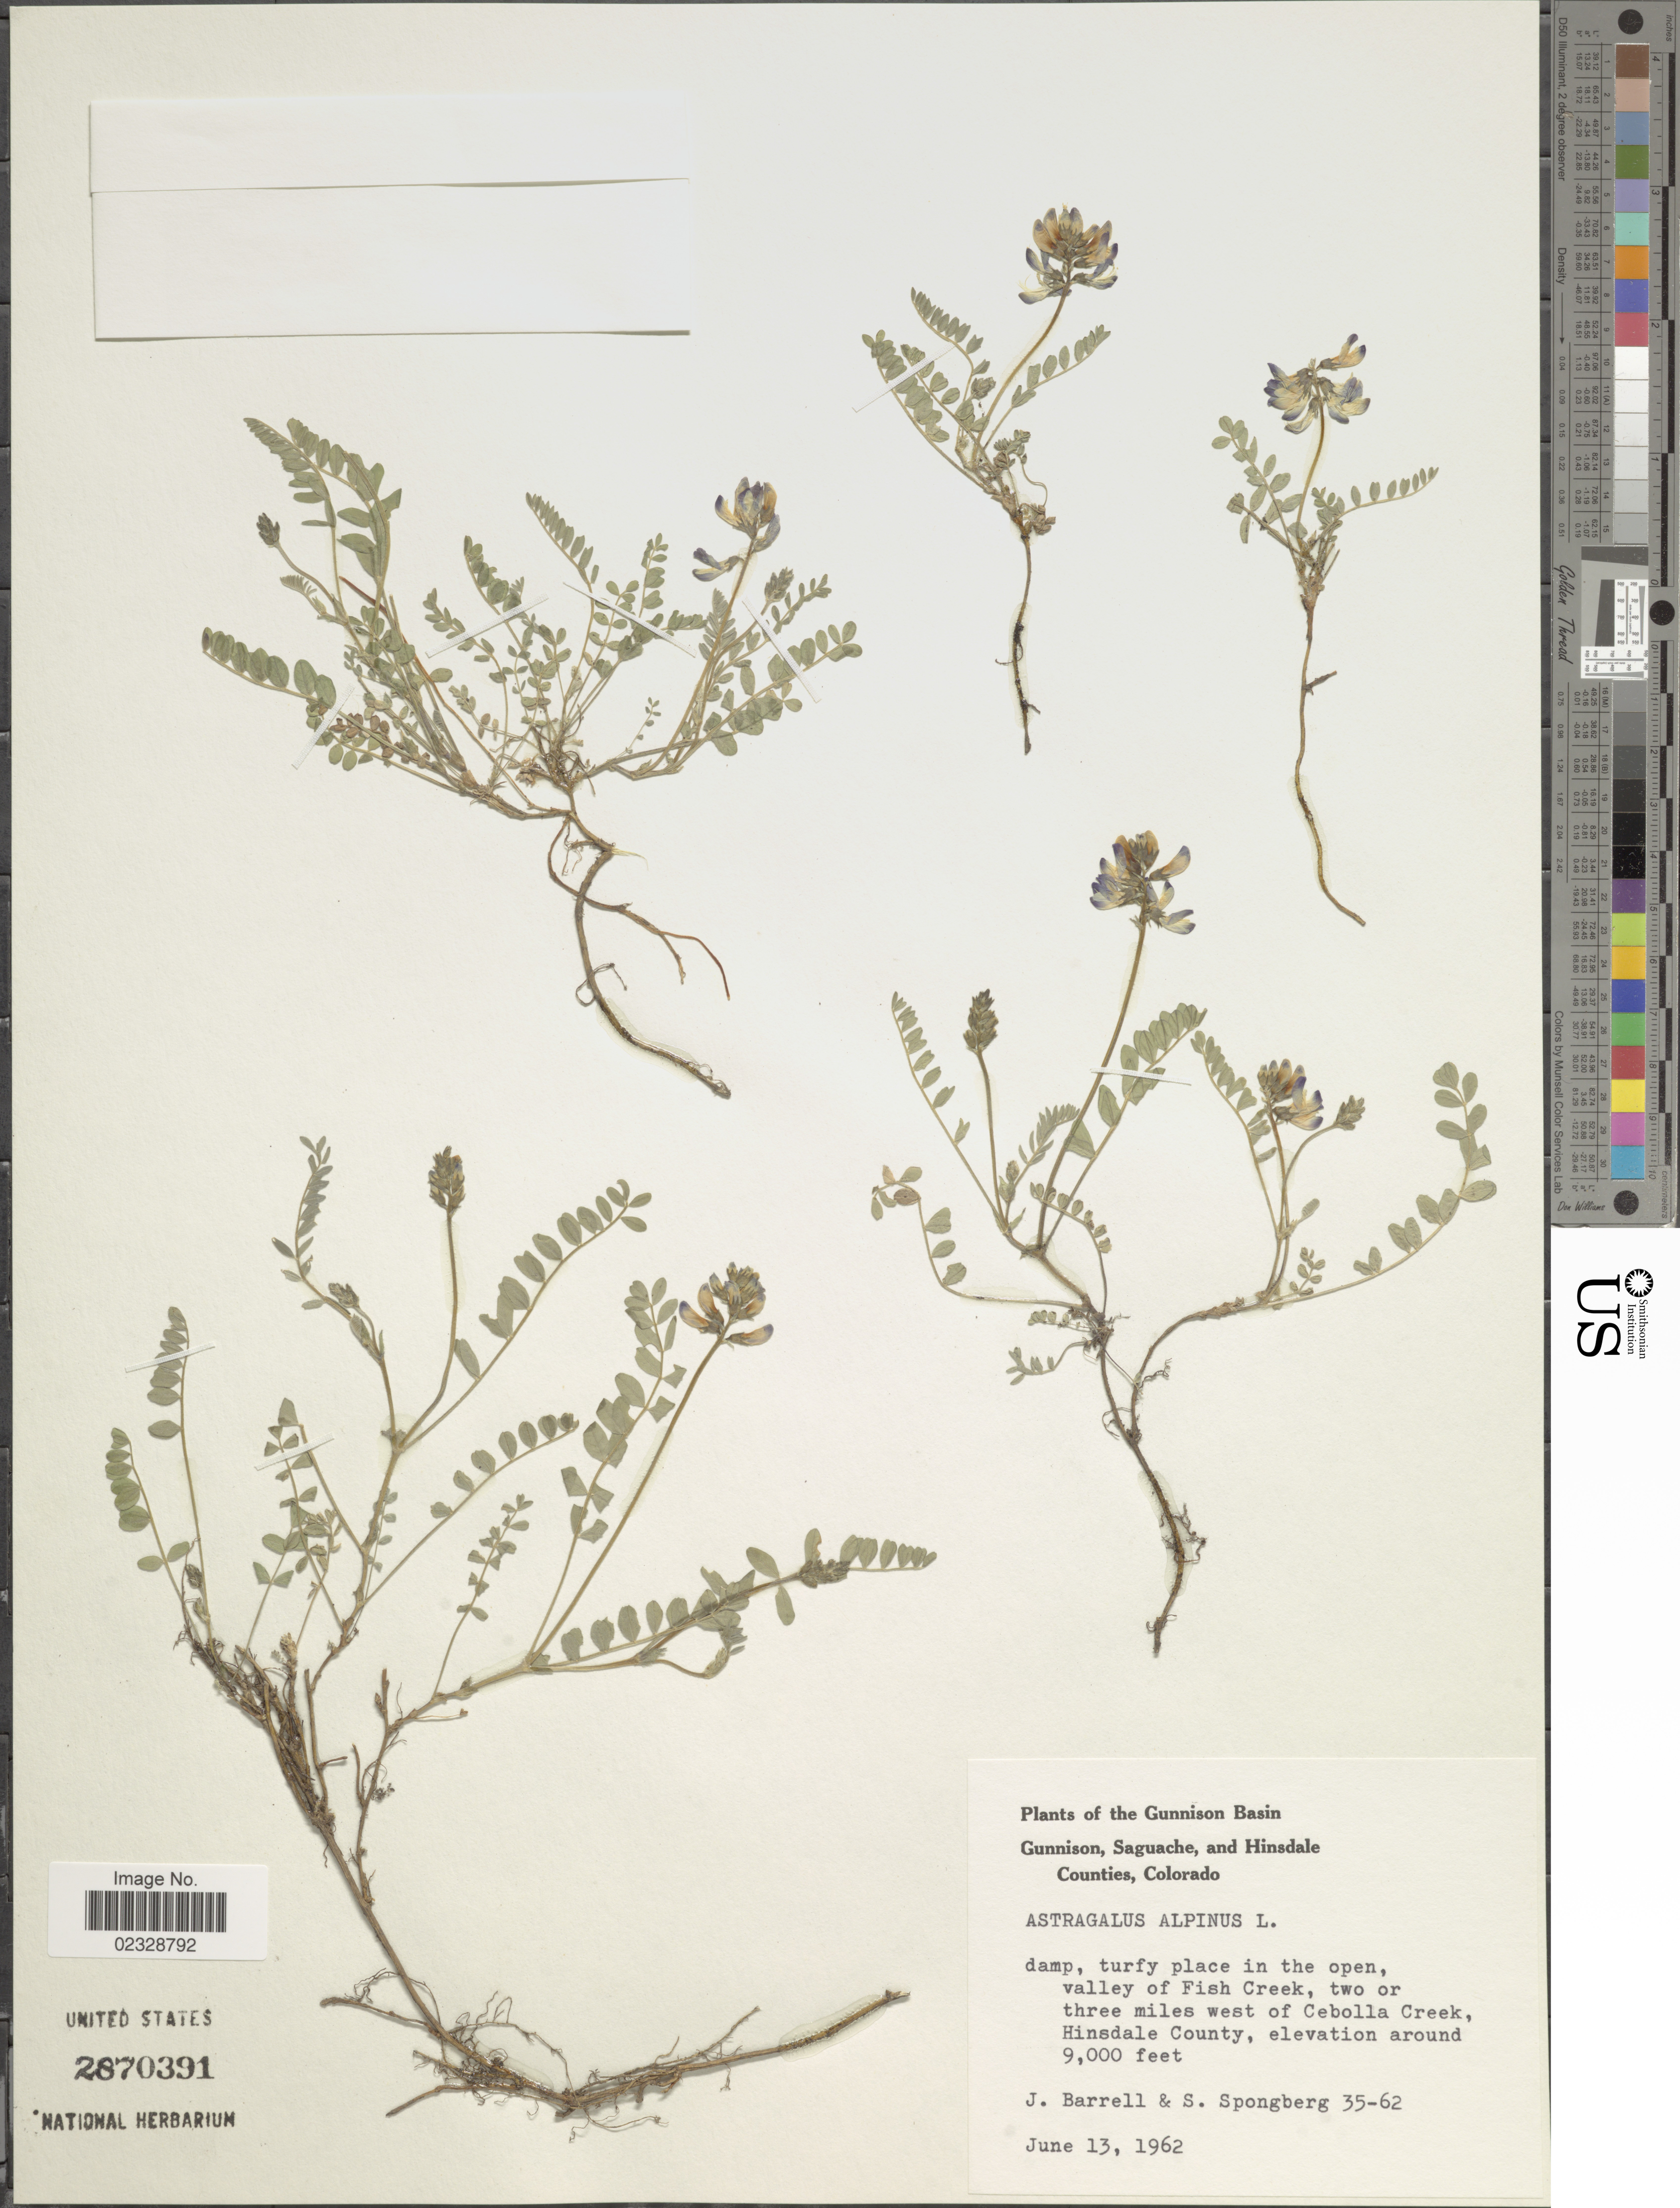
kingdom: Plantae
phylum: Tracheophyta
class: Magnoliopsida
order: Fabales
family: Fabaceae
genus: Astragalus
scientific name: Astragalus alpinus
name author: L.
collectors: J. Barrell & S. A.Spongberg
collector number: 35-62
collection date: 1962-06-13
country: United States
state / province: Colorado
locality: Gunnison Basin, Gunnison, Saguache, and Hinsdale Counties, valley of Fish Creek, tow or three miles west of Cebolla Creek, Hinsdale County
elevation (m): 2743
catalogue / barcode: US 2870391